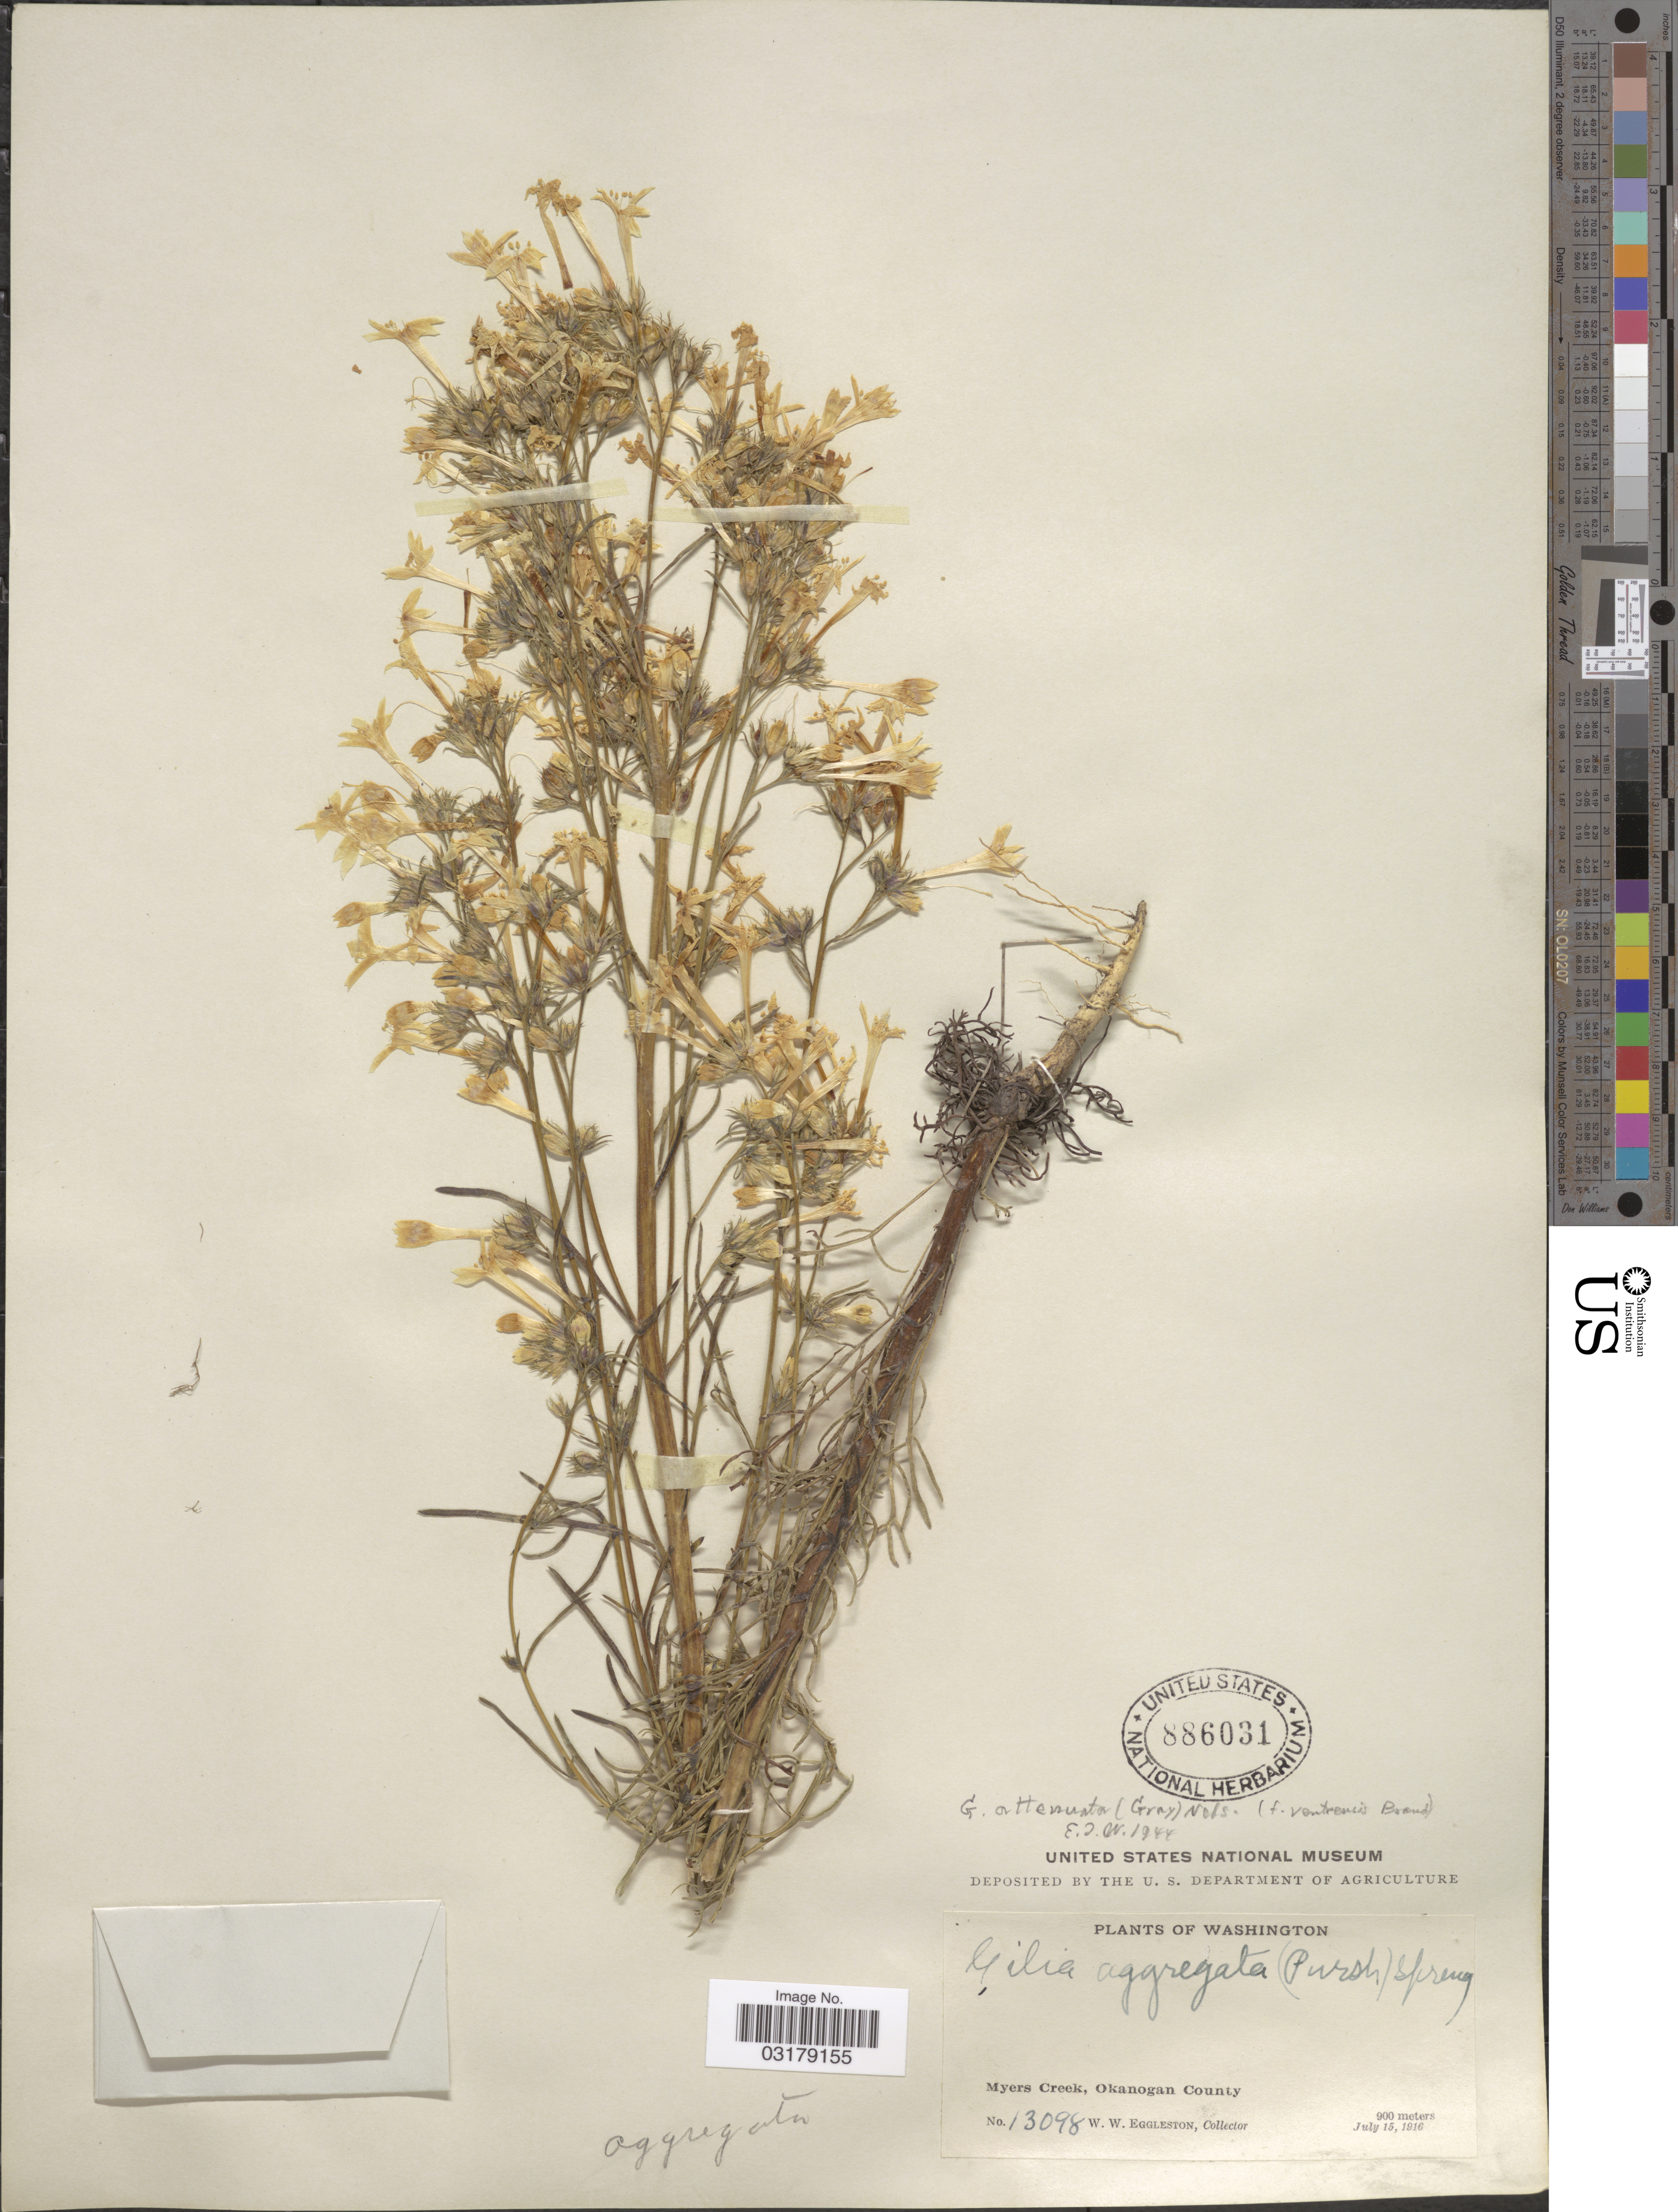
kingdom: Plantae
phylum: Tracheophyta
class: Magnoliopsida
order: Ericales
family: Polemoniaceae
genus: Ipomopsis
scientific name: Ipomopsis aggregata subsp. attenuata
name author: (A. Gray) V.E. Grant & A.D. Grant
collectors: W. W. Eggleston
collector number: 13098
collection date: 1916-07-15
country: United States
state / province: Washington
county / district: Okanogan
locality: Myers Creek, Okanogan County.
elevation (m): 900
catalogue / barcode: US 886031